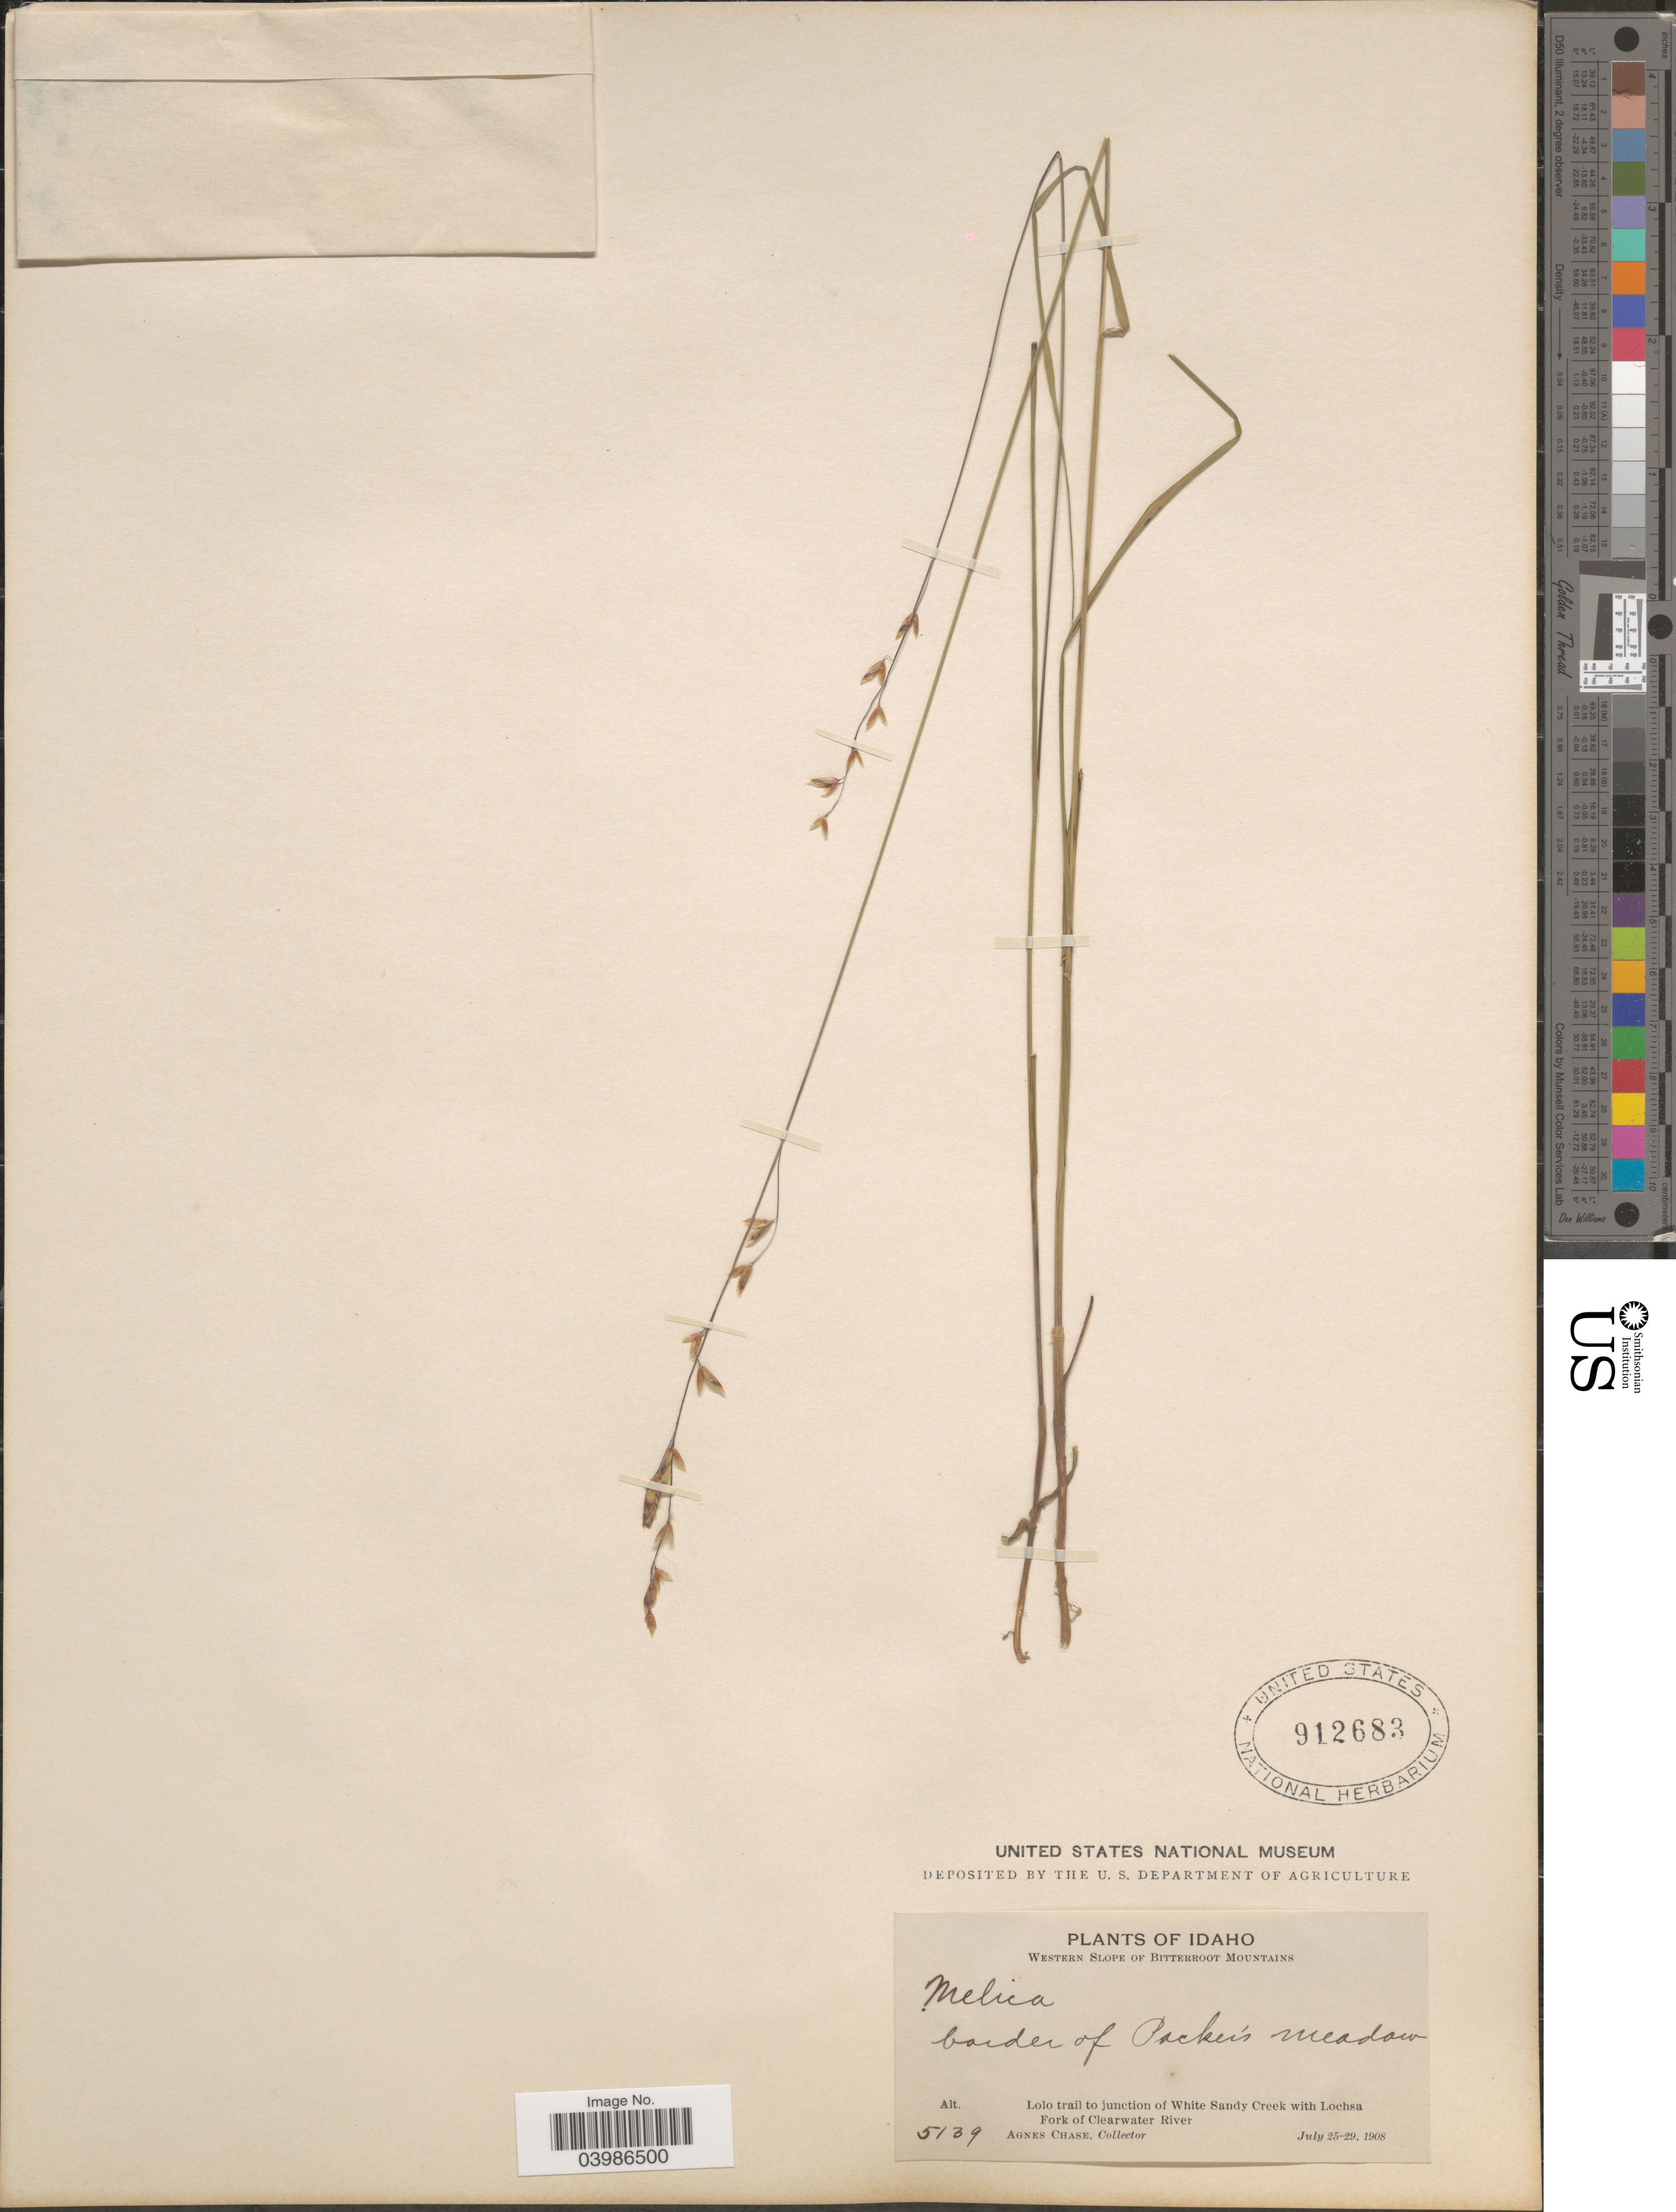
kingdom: Plantae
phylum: Tracheophyta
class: Liliopsida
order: Poales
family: Poaceae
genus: Melica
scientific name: Melica spectabilis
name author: Scribn.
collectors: A. Chase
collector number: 5139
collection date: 1908-07-25/1908-07-29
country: United States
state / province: Idaho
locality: Western Slope of Bitterroot Mountains. Border of Packer's Meadow. Lolo trail to junction of White Sandy Creek with Lochsa. Fork of Clearwater River.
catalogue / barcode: US 912683